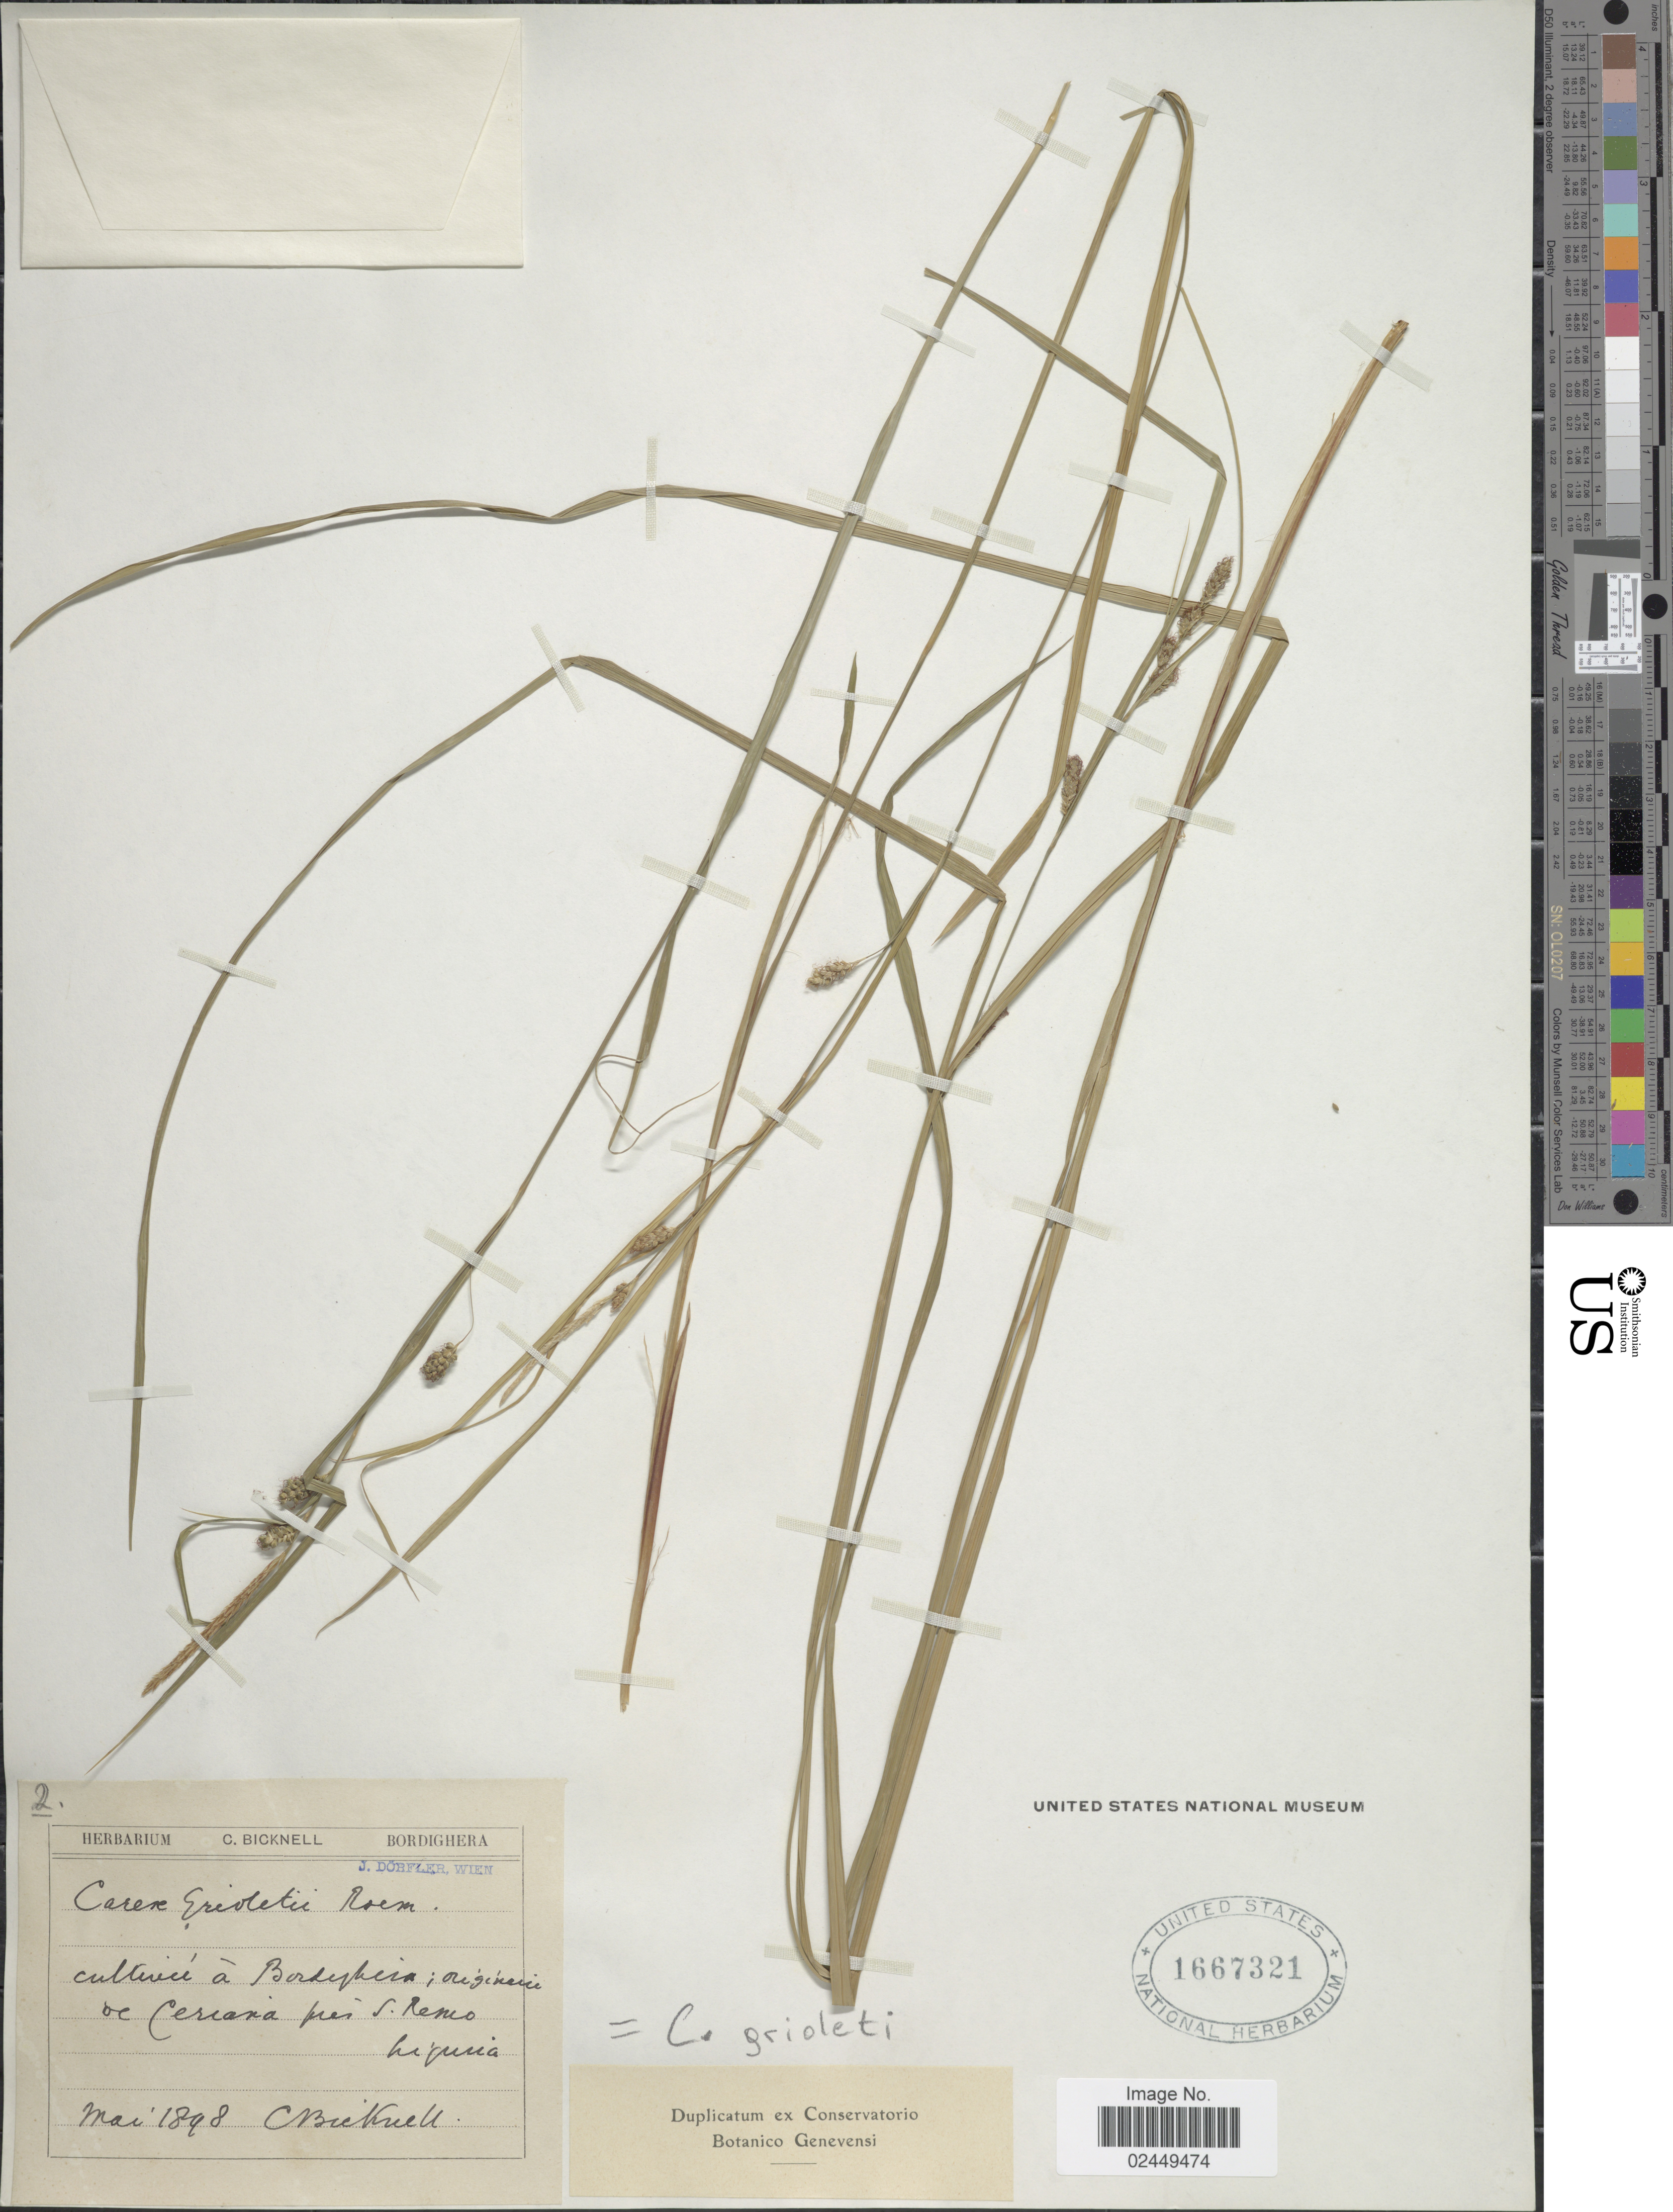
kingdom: Plantae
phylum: Tracheophyta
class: Liliopsida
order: Poales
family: Cyperaceae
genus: Carex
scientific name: Carex grioletii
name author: Roem. ex Schkuhr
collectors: C. Bicknell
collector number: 2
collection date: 1898-05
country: Italy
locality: Cultive a Bordighera: origina [illegible text] oc Ceriara pres S. Remo hi [illegible text]a. [interpreted]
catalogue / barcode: US 1667321